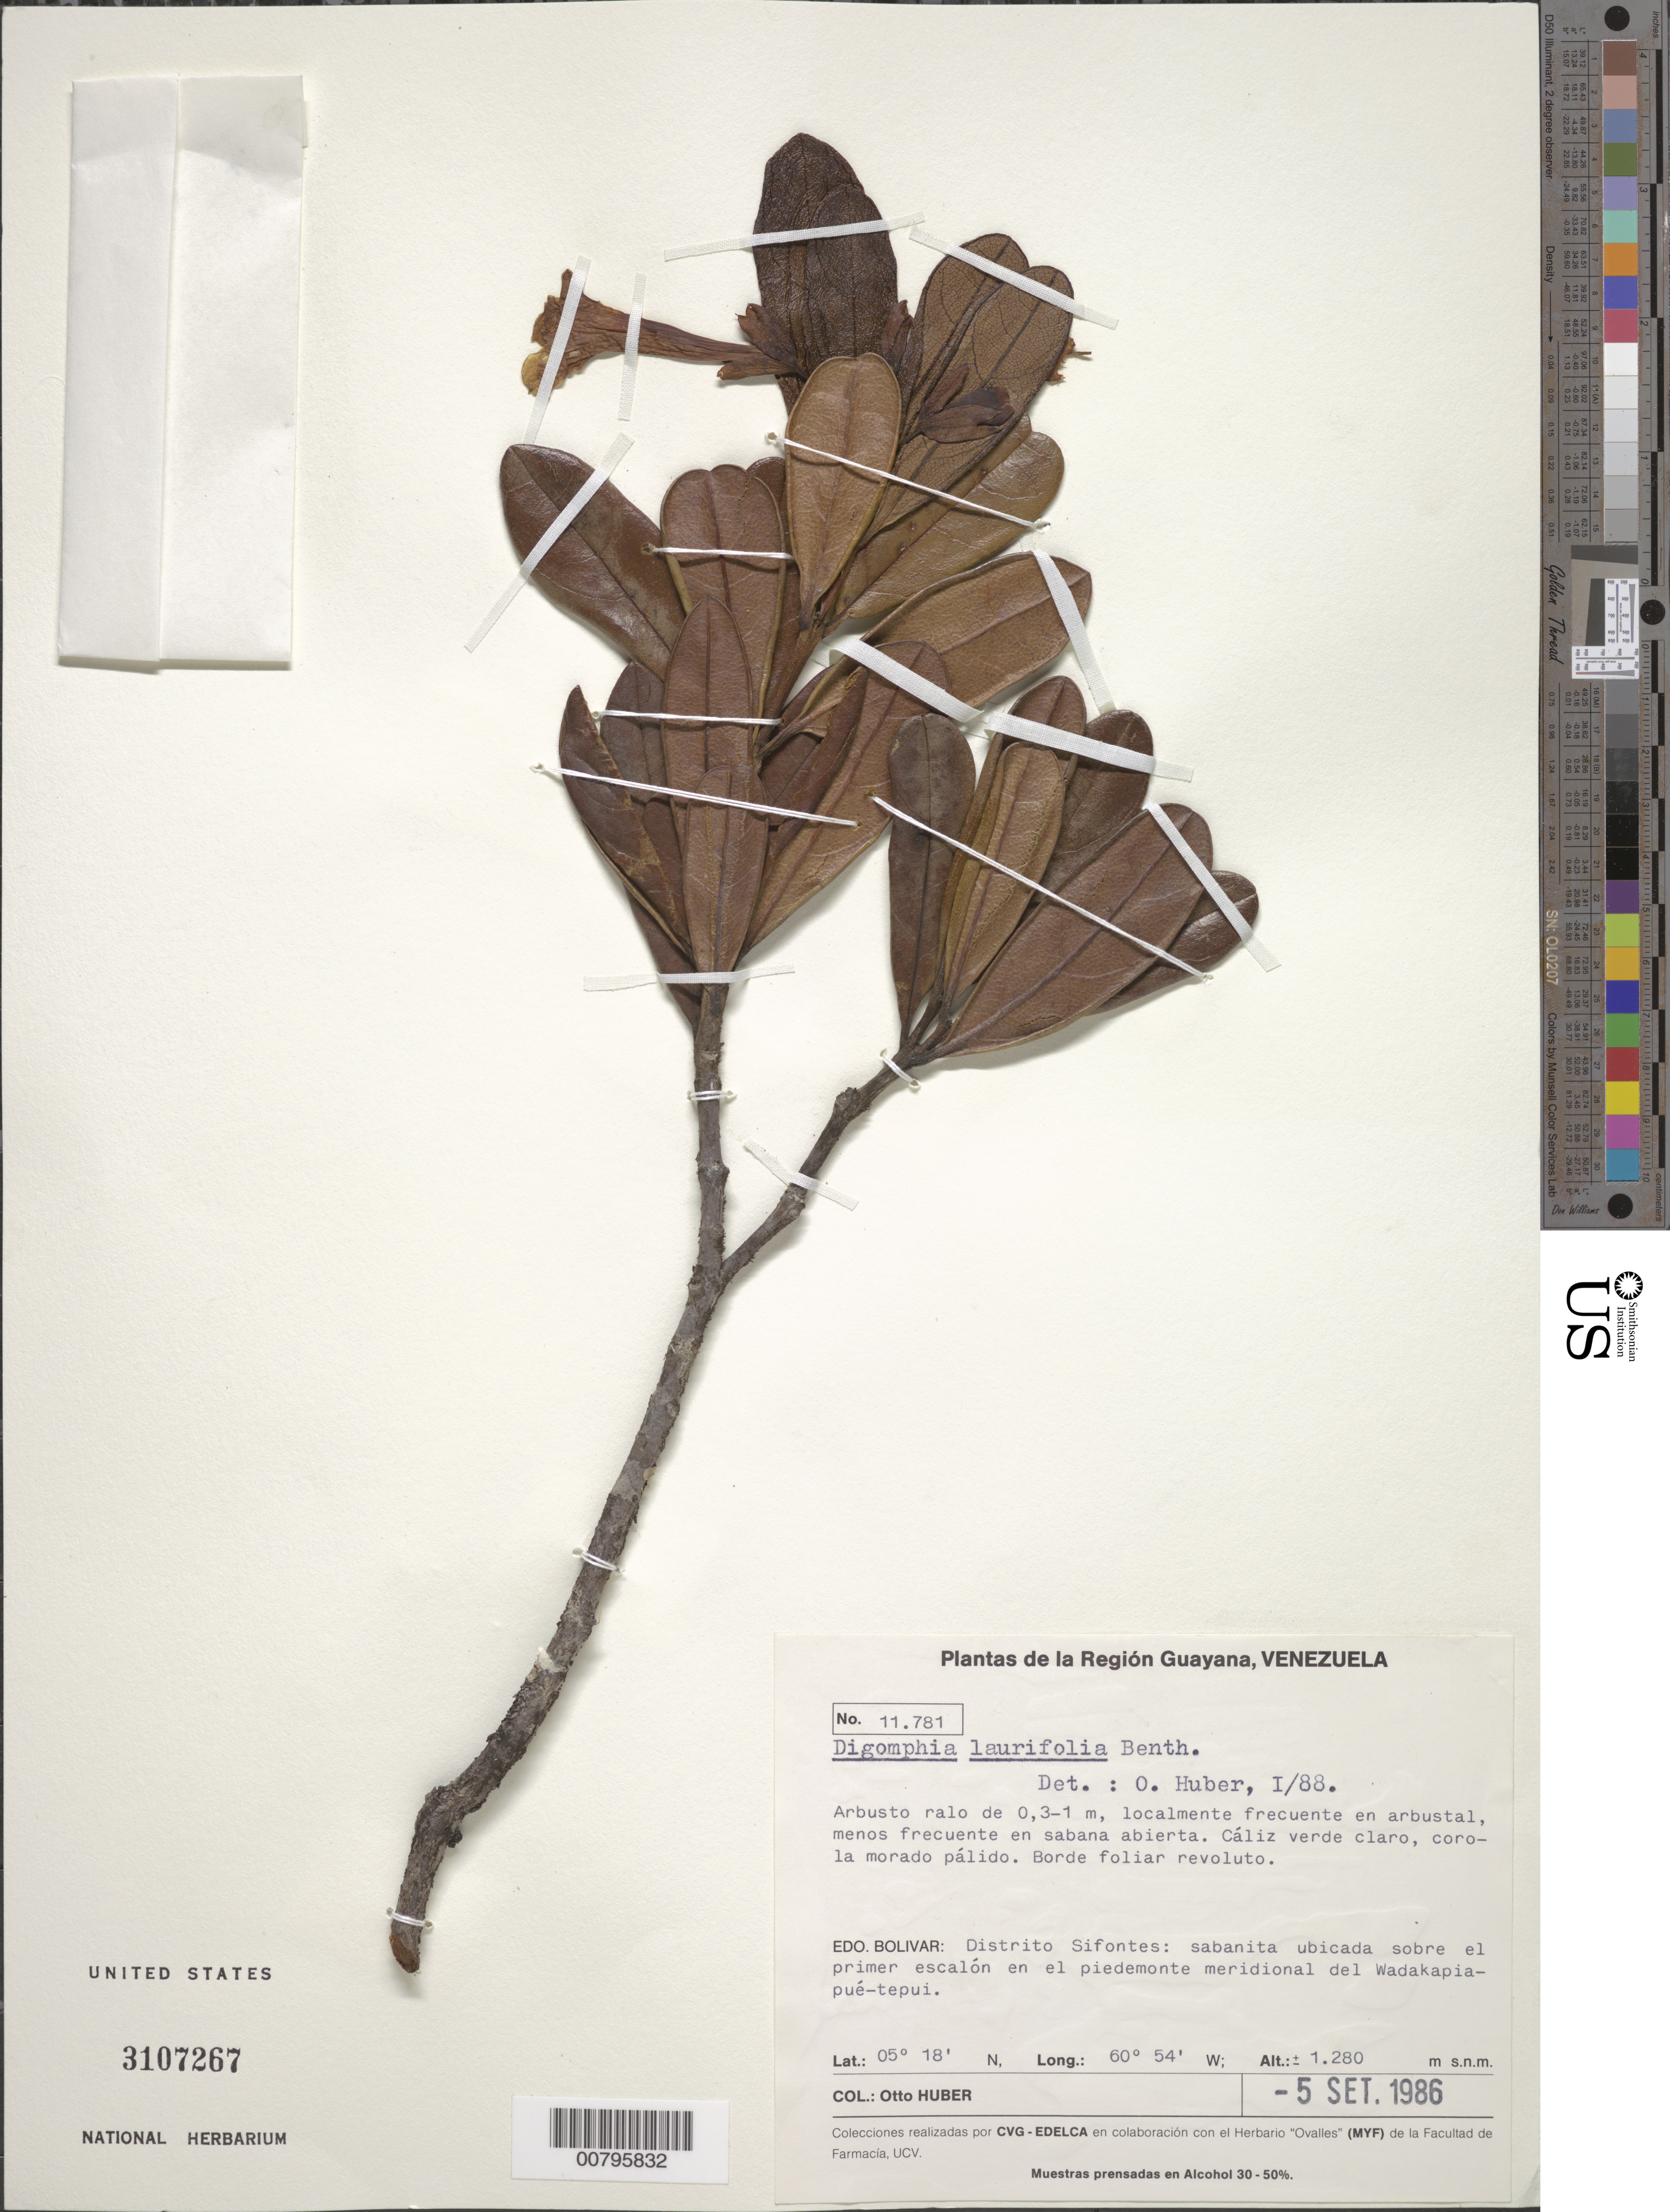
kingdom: Plantae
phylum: Tracheophyta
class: Magnoliopsida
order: Lamiales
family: Bignoniaceae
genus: Digomphia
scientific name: Digomphia laurifolia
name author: Benth.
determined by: Huber, Otto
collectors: O. Huber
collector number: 11781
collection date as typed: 5-Sep-86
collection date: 1986-09-05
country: Venezuela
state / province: Bolívar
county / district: Sifontes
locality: Wadakapiapue-tepuí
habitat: Sabana ubicada sobre el primer escalon en el piedemonte meridional del tepui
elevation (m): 1280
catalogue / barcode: US 3107267